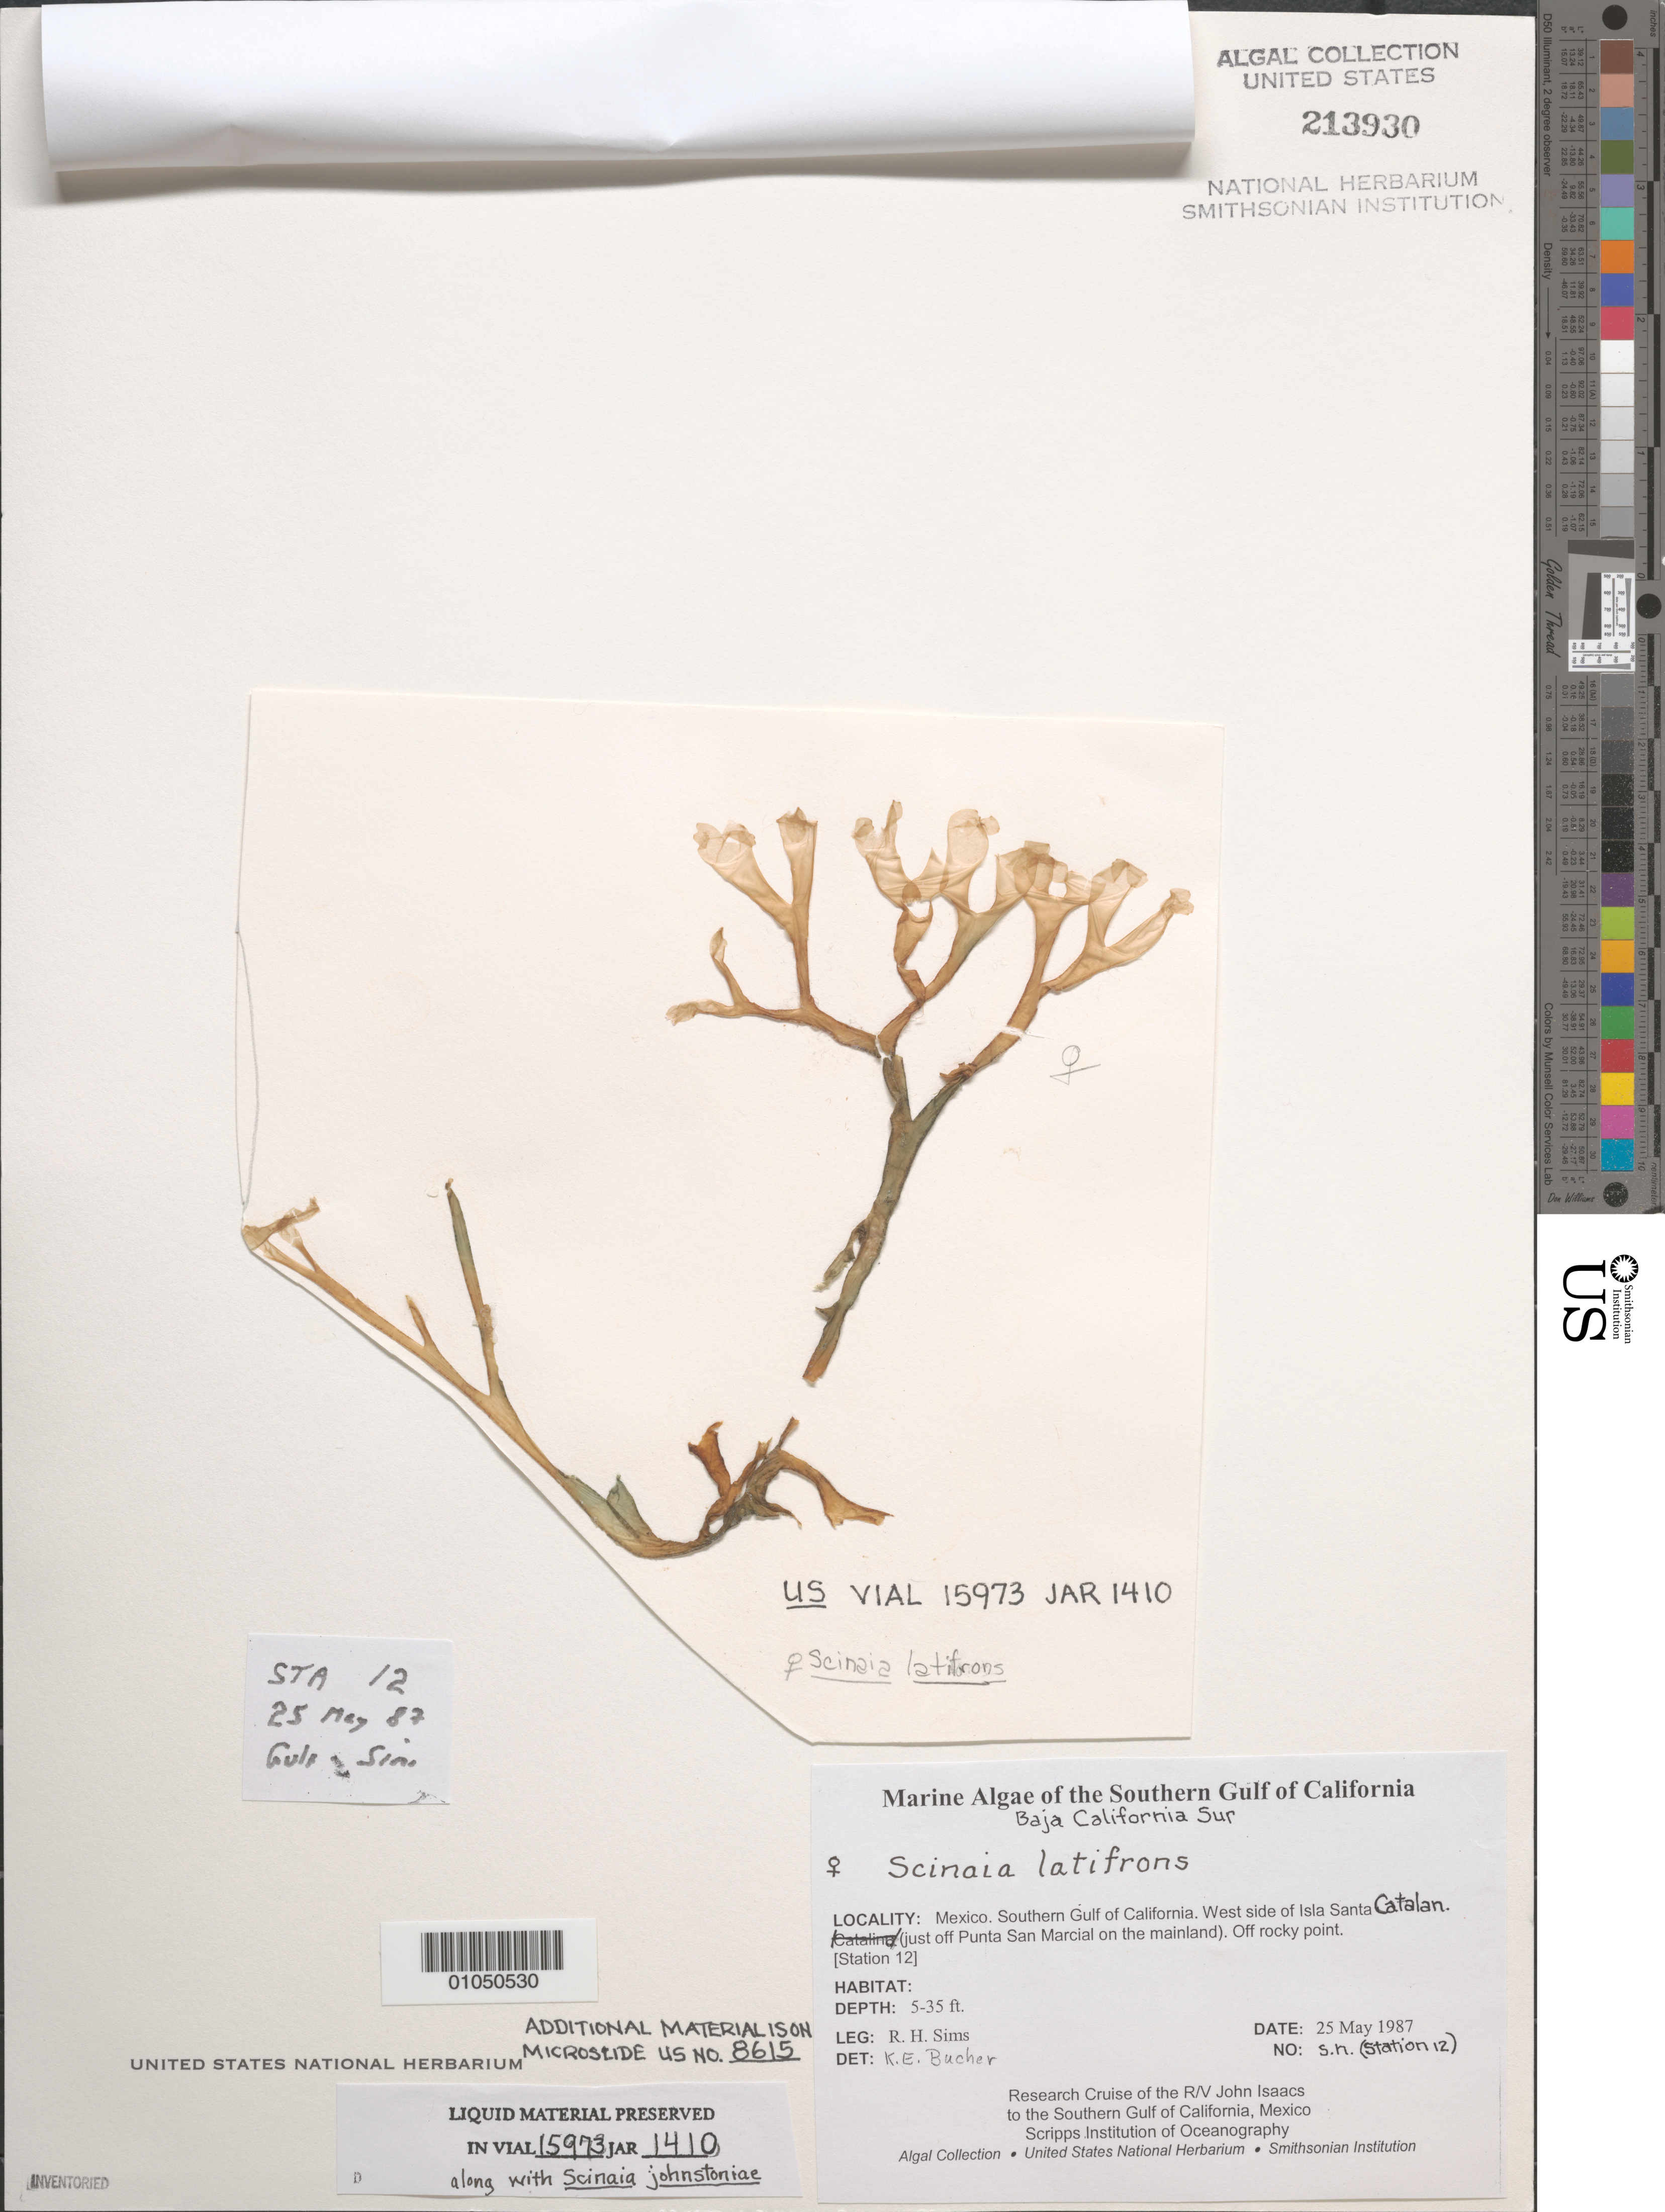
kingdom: Plantae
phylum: Rhodophyta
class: Florideophyceae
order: Nemaliales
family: Scinaiaceae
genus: Scinaia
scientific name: Scinaia latifrons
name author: M. Howe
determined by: Bucher, Katina E.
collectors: R. H. Sims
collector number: s.n.; Station 12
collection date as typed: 25 May 1987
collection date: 1987-05-25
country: Mexico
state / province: Baja California Sur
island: Isla Santa Catalan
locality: West side of Isla Santa Catalan (just off Punta San Marcial on mainland), southern Gulf of California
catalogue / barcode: US 213930